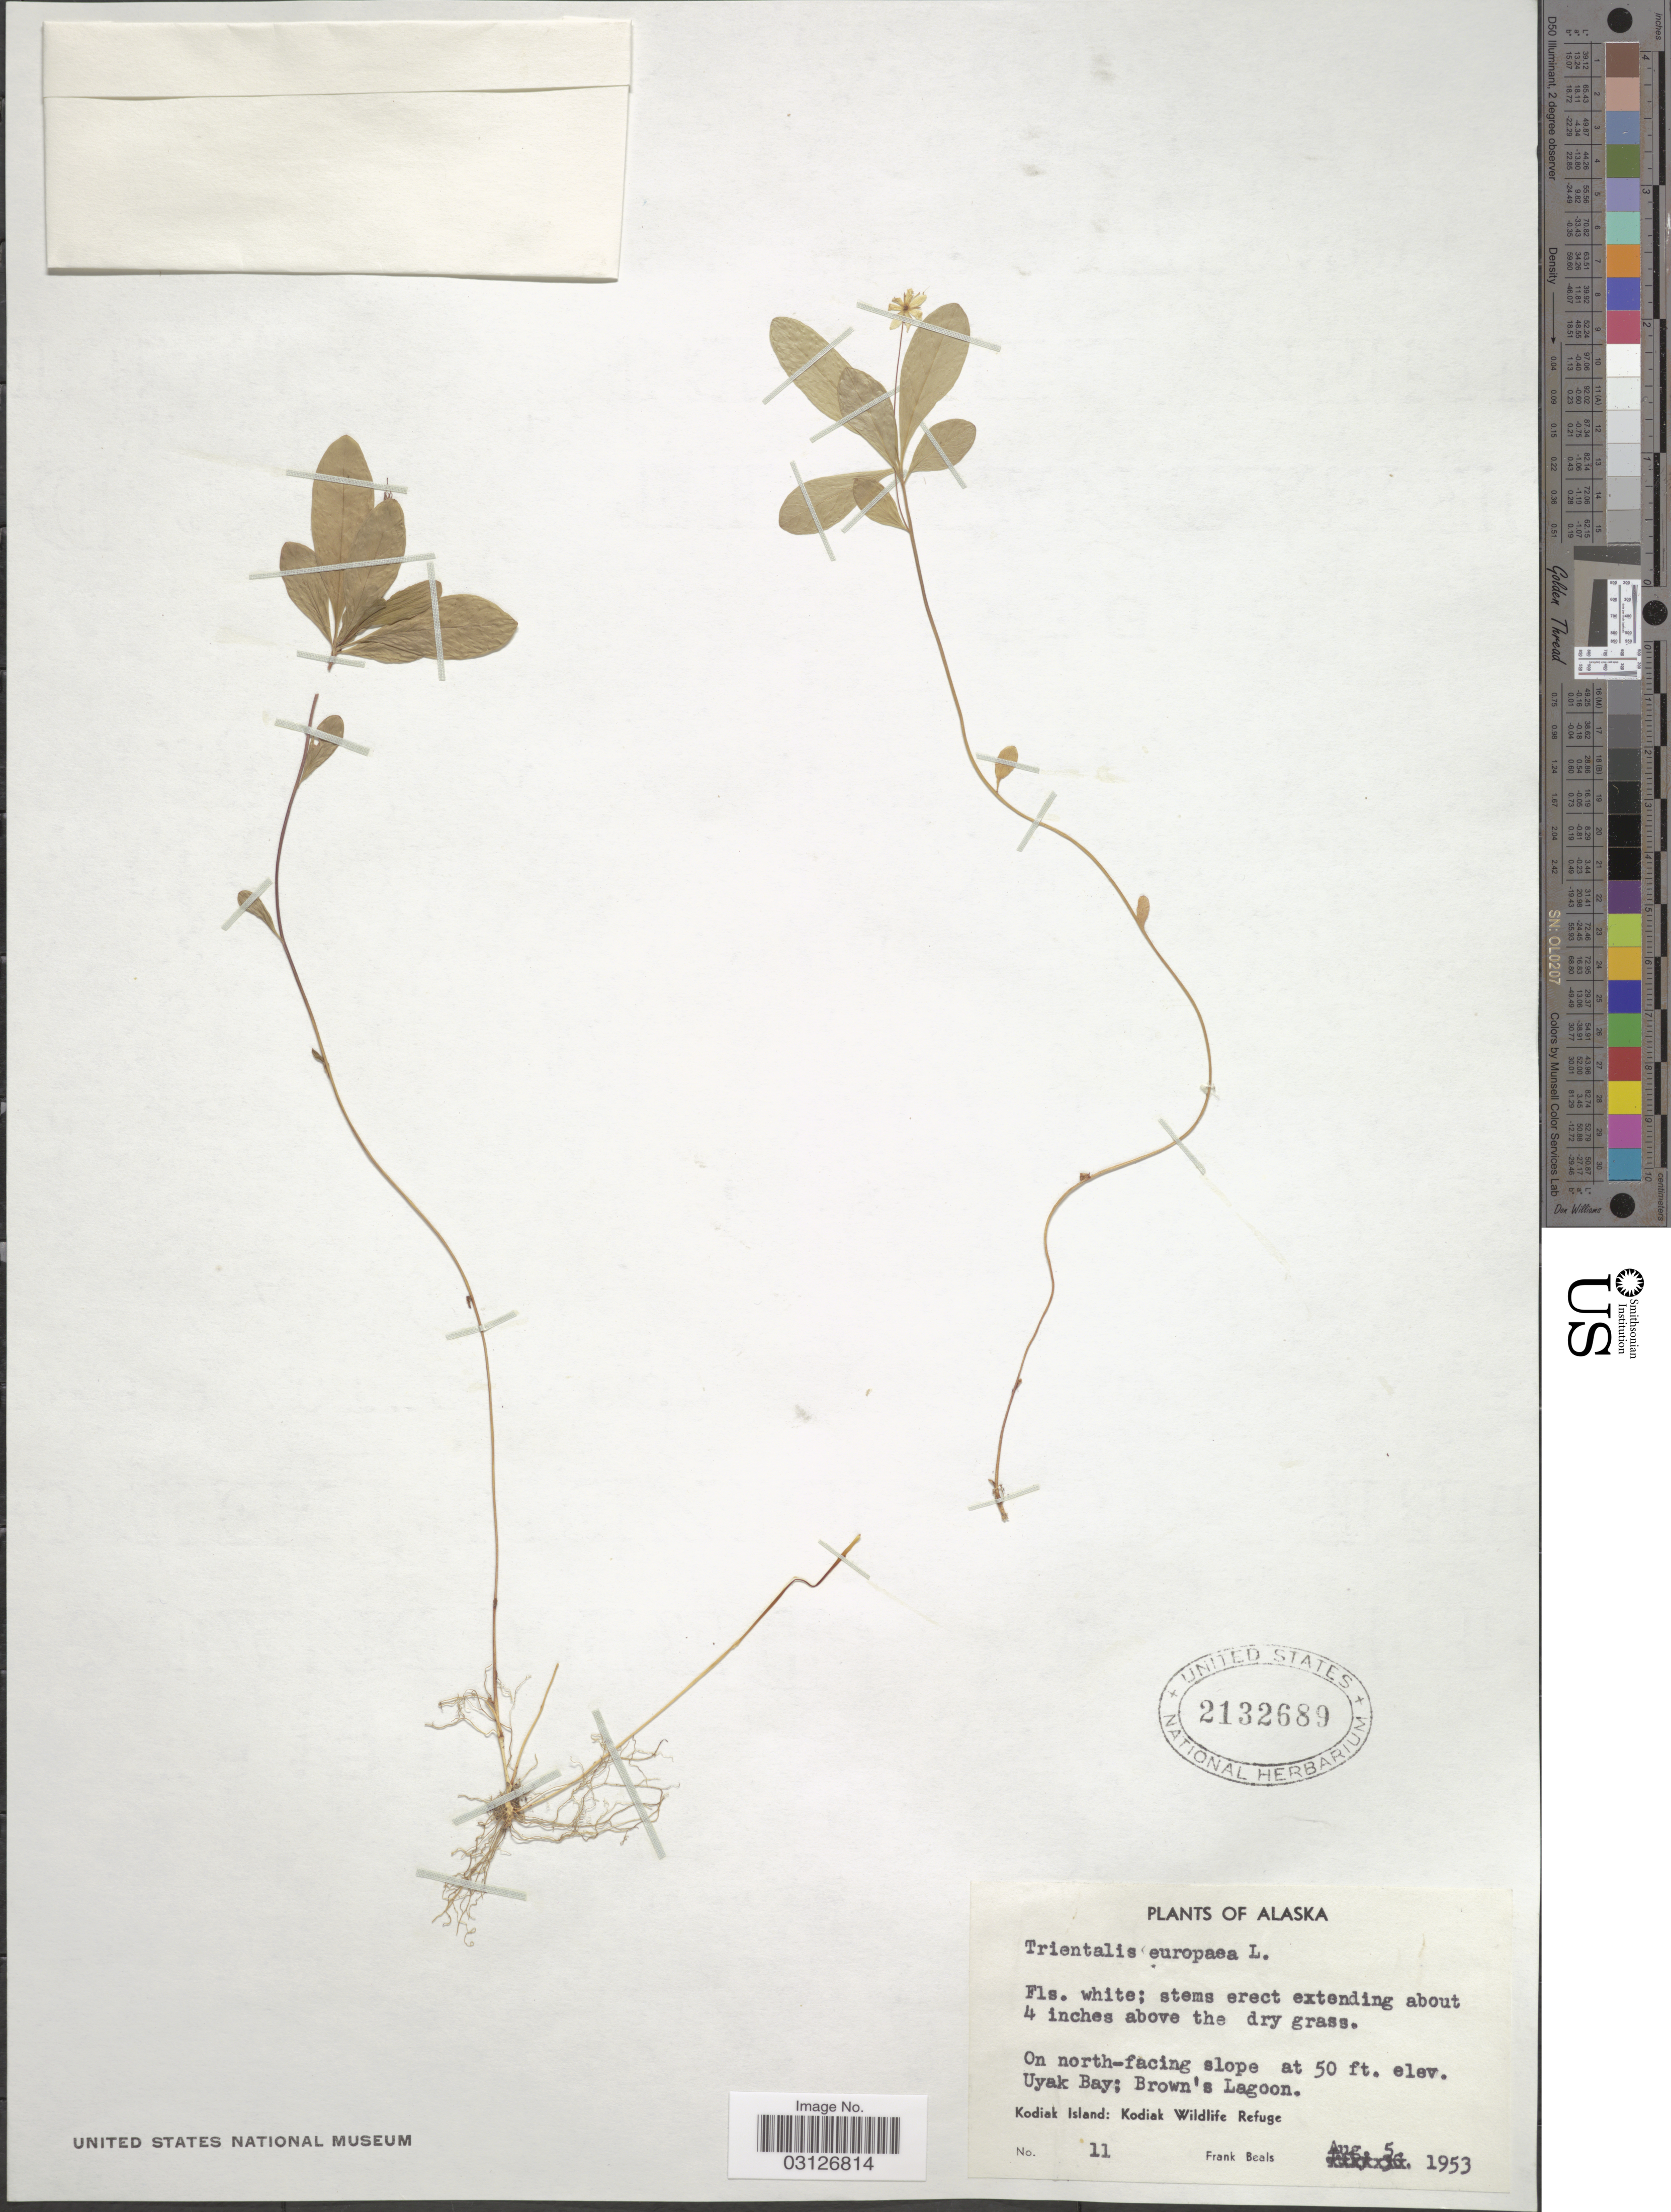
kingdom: Plantae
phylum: Tracheophyta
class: Magnoliopsida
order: Ericales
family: Primulaceae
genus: Trientalis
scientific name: Trientalis europaea subsp. arctica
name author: (Fisch. ex Hook.) Hultén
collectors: F. Beals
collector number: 11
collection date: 1953-08-05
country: United States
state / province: Alaska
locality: On north-facing slope. Uyak Bay; Brown's Lagoon. Kodiak Island: Kodiak Wildlife Refuge.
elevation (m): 15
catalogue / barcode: US 2132689